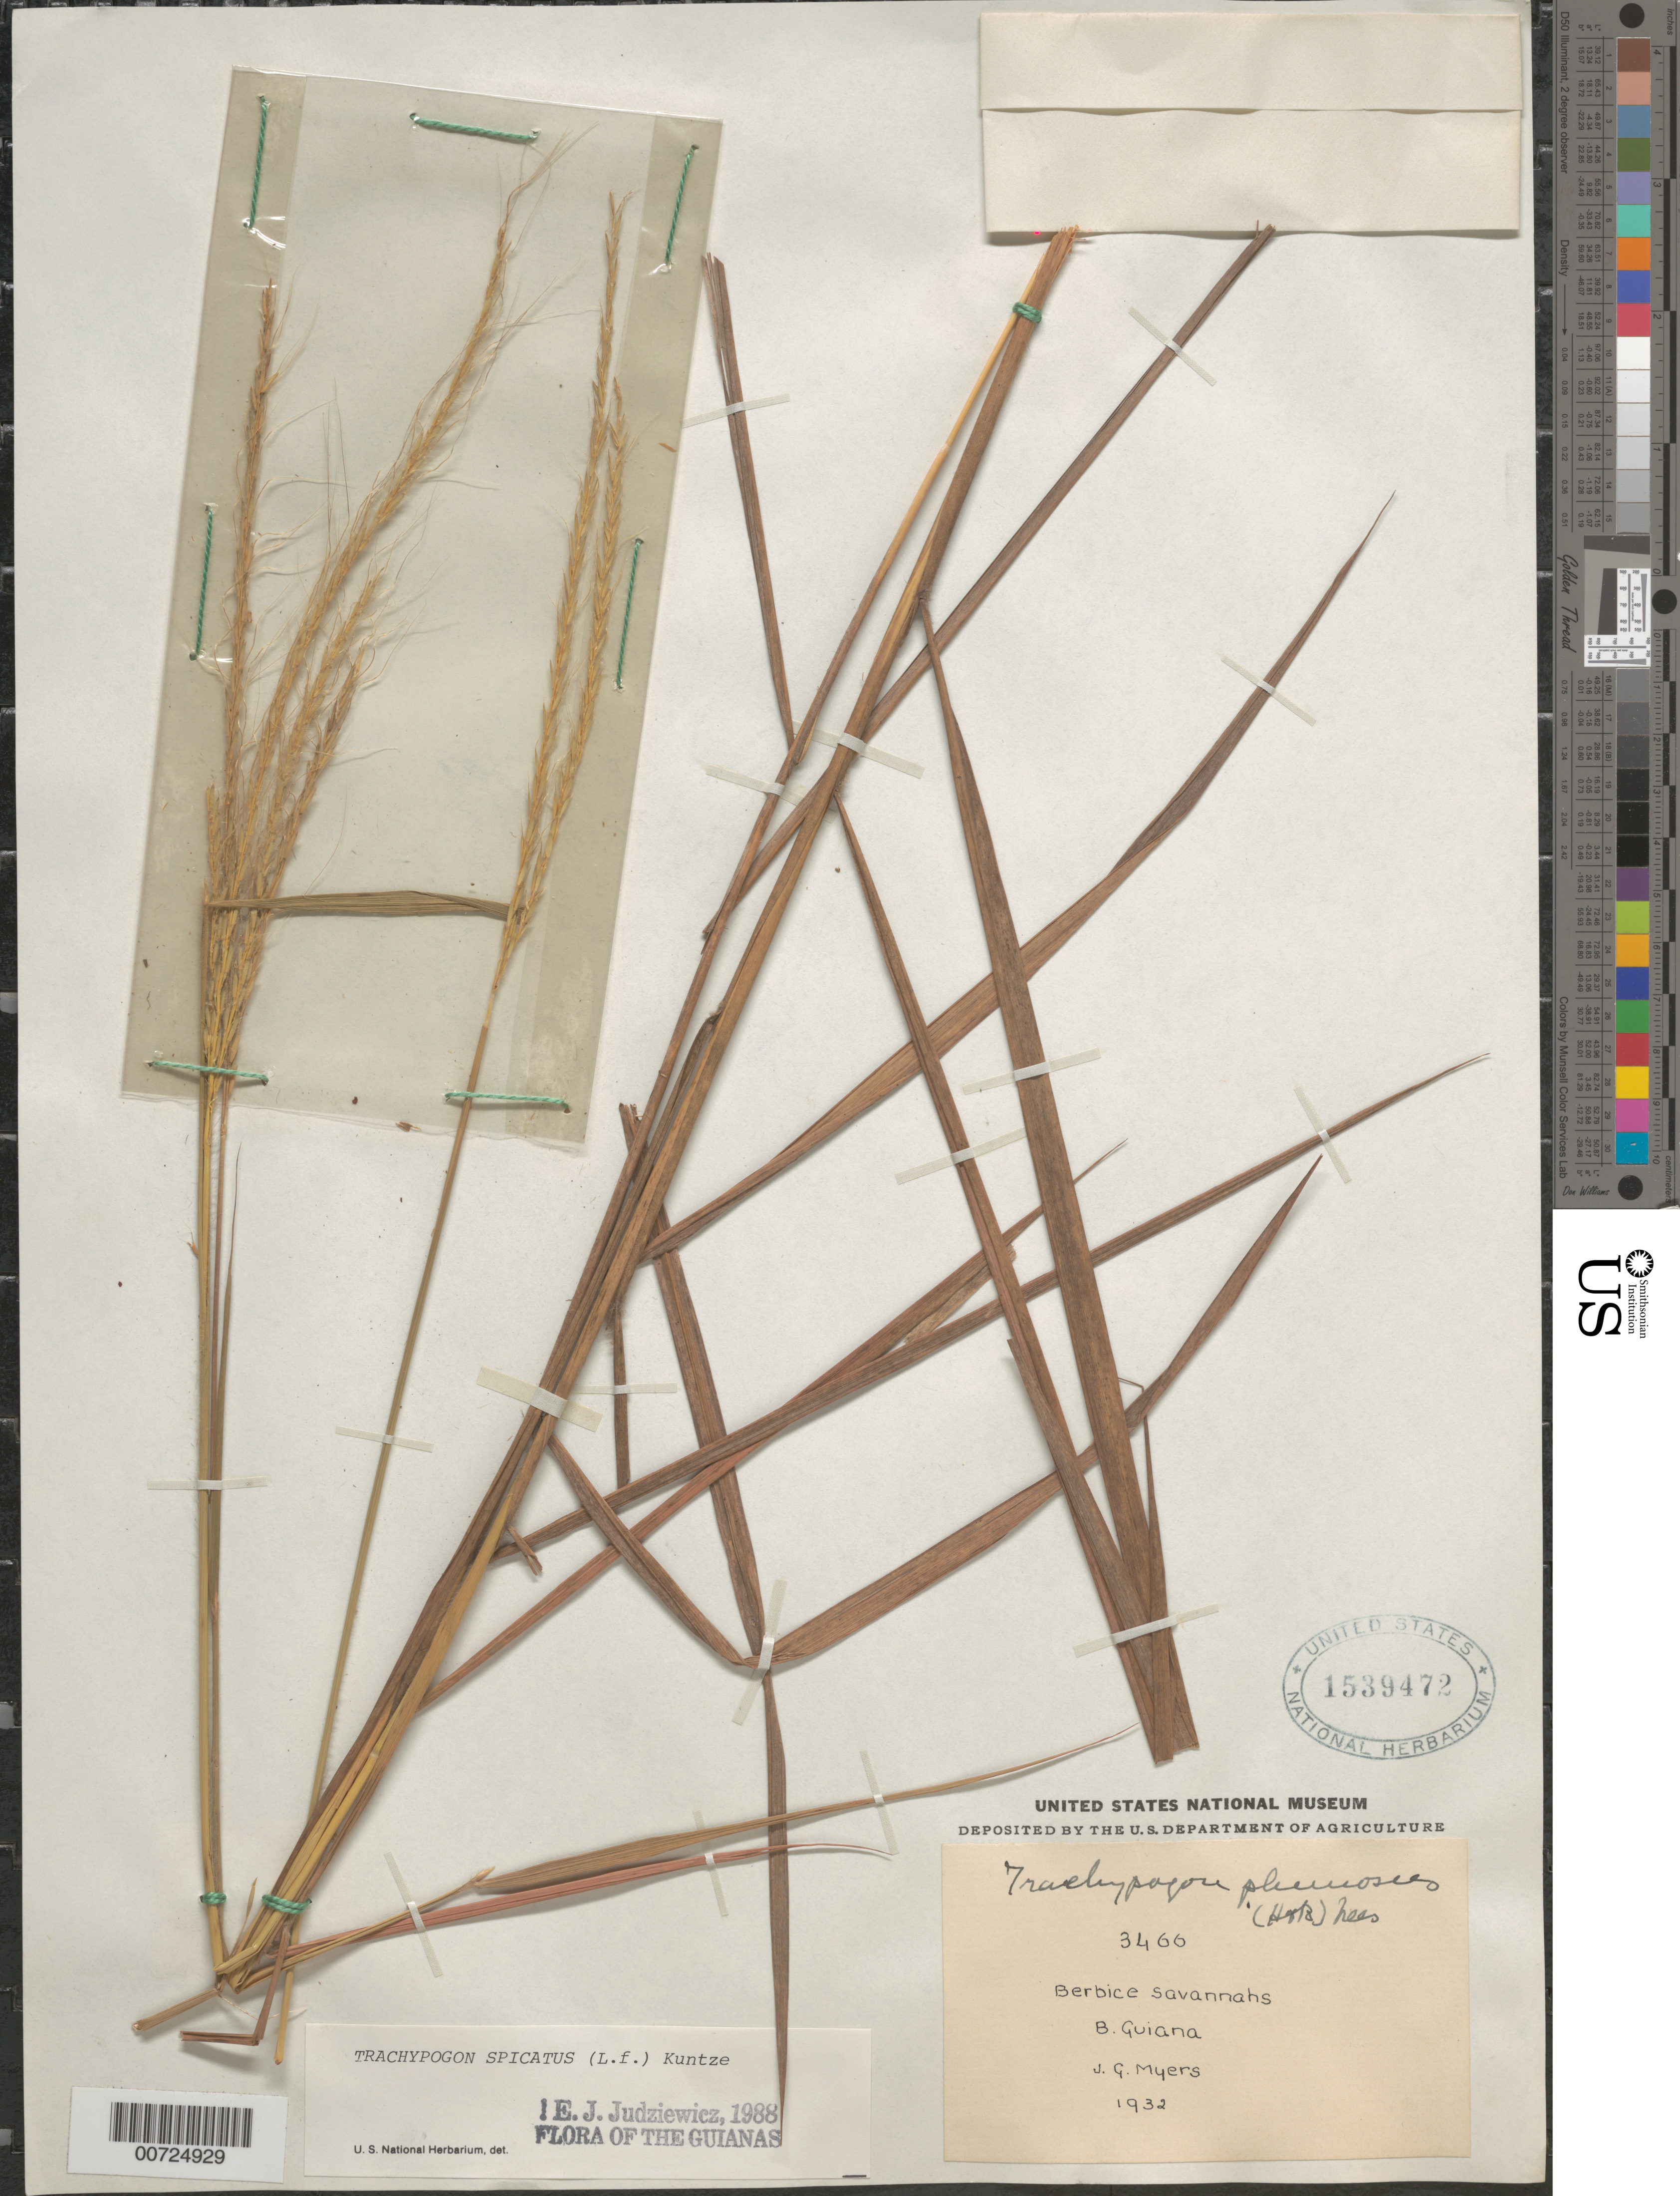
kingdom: Plantae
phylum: Tracheophyta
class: Liliopsida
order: Poales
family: Poaceae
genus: Trachypogon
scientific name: Trachypogon spicatus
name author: (L. f.) Kuntze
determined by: Judziewicz, E. J.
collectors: J. Myers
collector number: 3466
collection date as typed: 1932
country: Guyana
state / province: Mahaica-Berbice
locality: Berbice Savanna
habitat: Savanna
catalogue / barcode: US 1539472